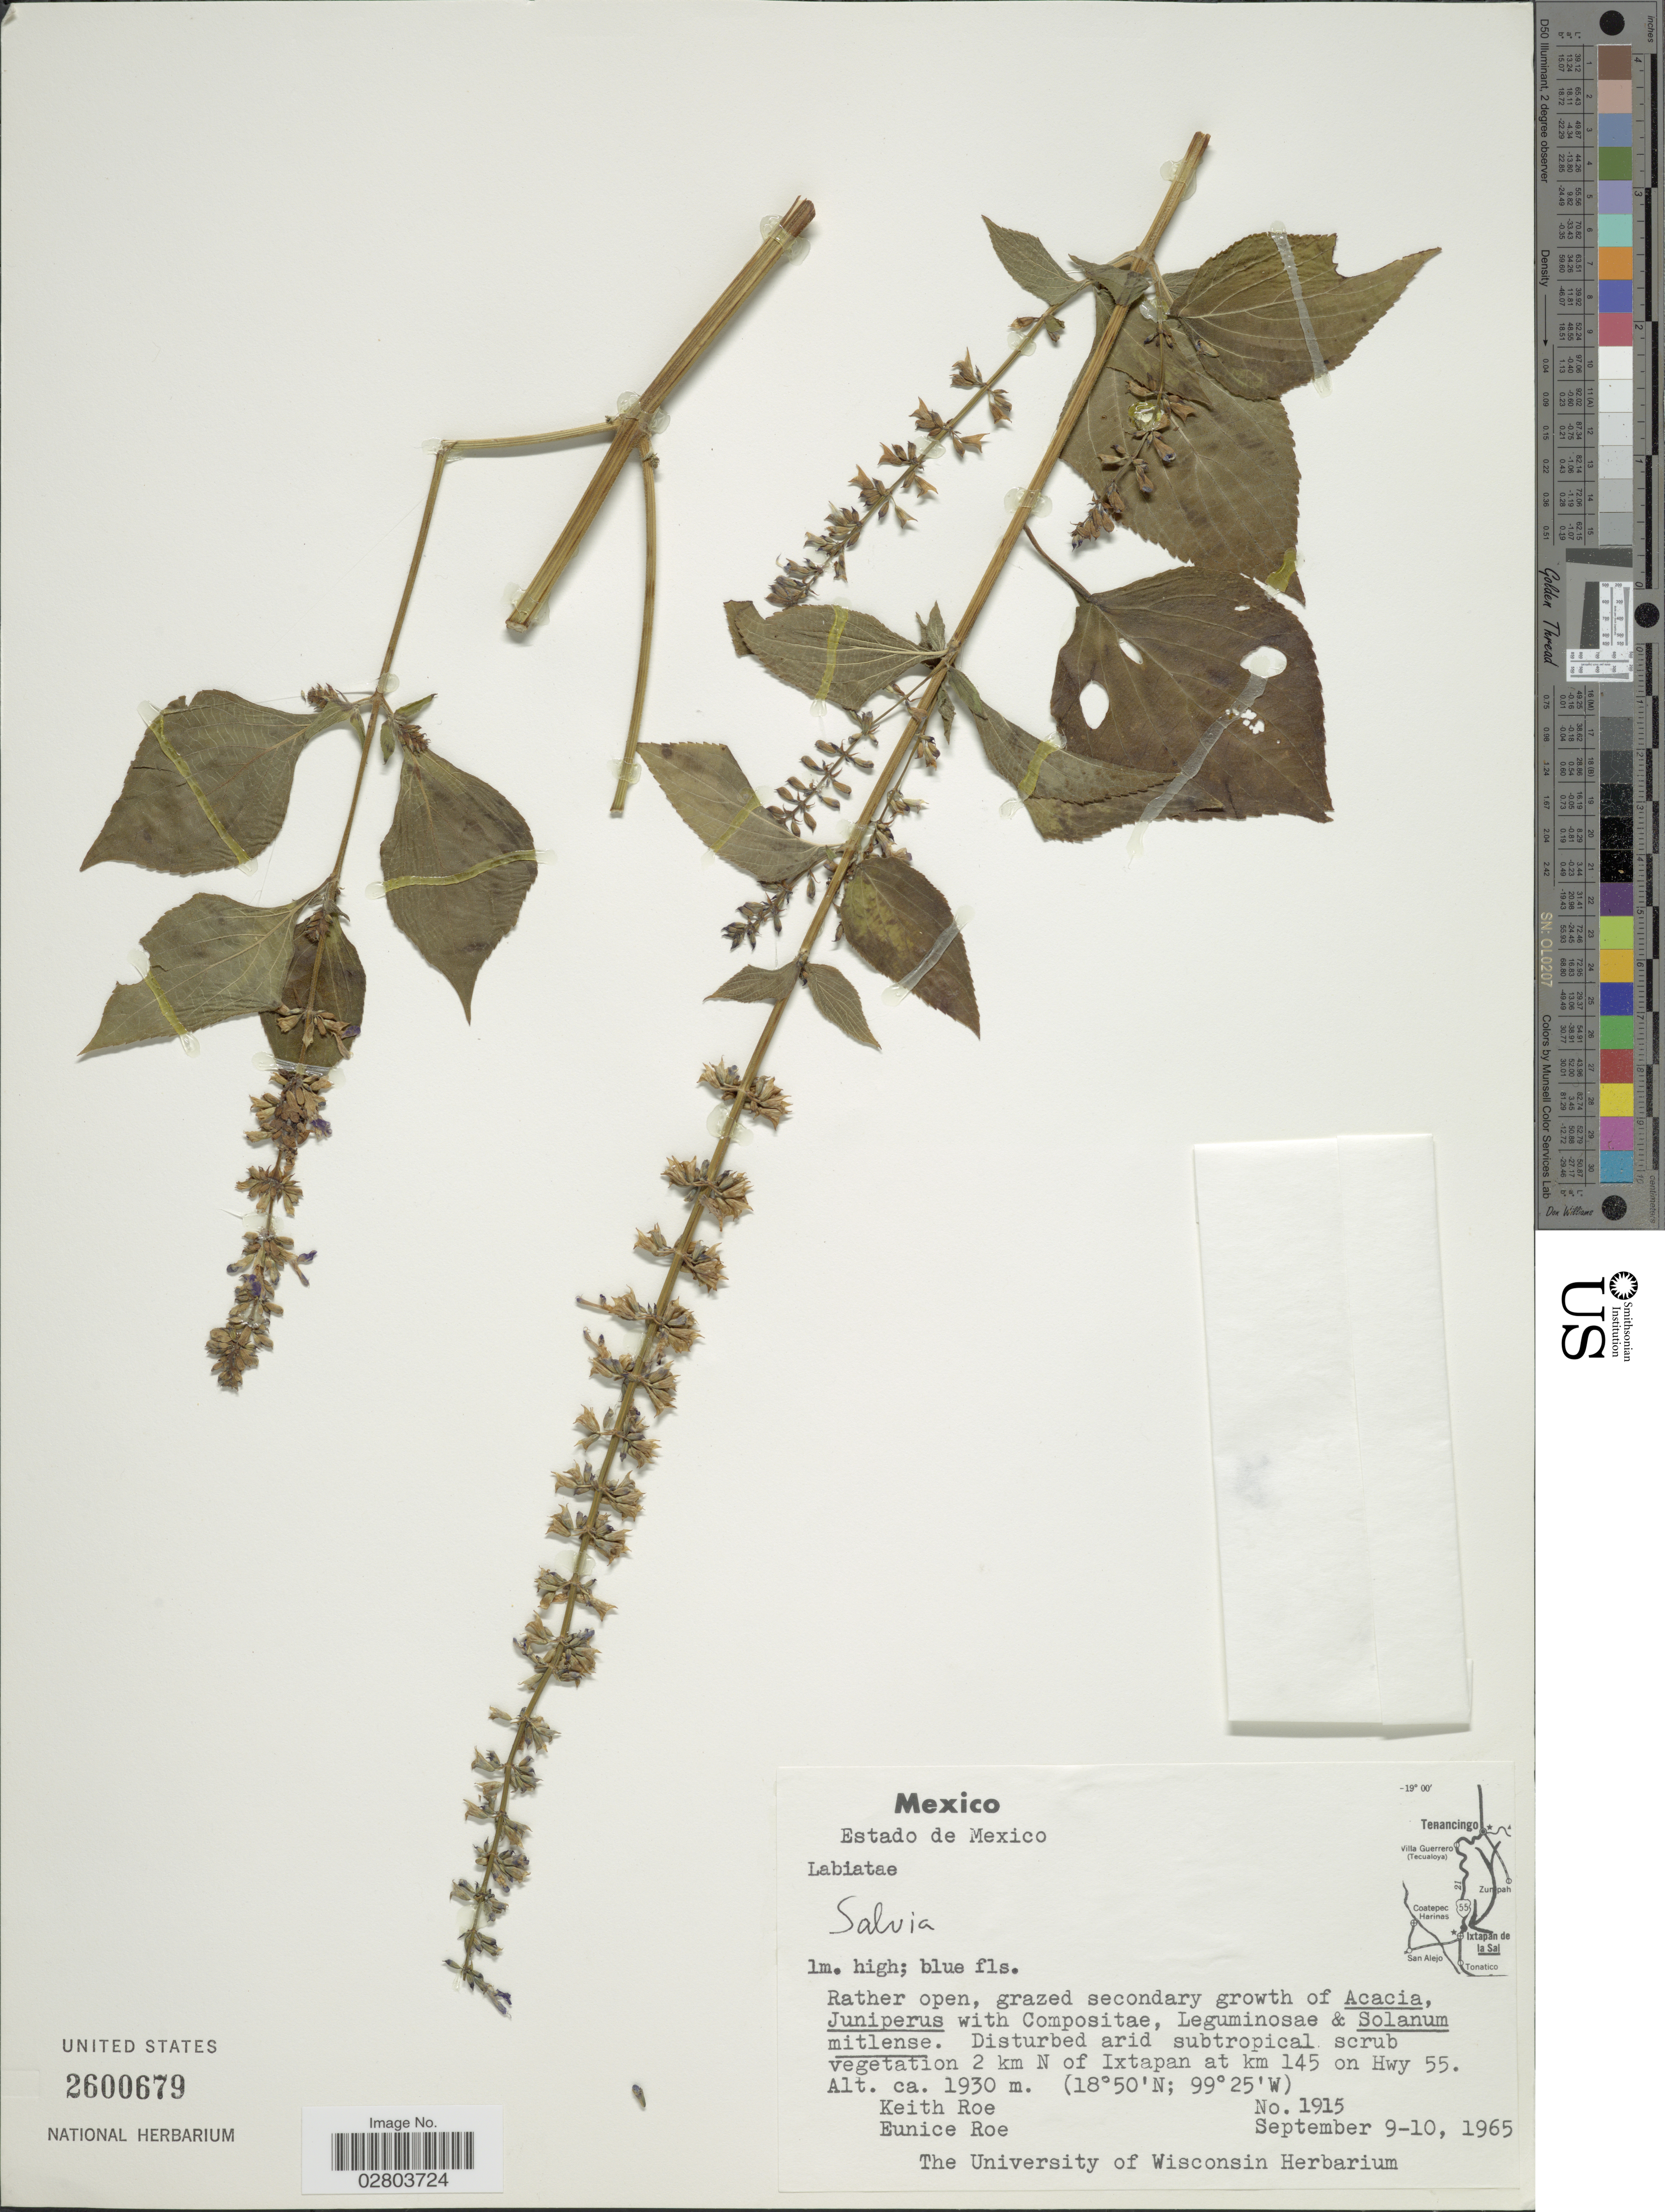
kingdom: Plantae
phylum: Tracheophyta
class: Magnoliopsida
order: Lamiales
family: Lamiaceae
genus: Salvia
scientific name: Salvia sp.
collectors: K. E. Roe & E. Roe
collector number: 1915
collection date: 1965-09-09/1965-09-10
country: Mexico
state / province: México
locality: Estado de Mexico. Disturbed arid subtropical scrub vegetation 2 km N of Ixtapan at km 145 on Hwy. 55.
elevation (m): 1930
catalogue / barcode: US 2600679